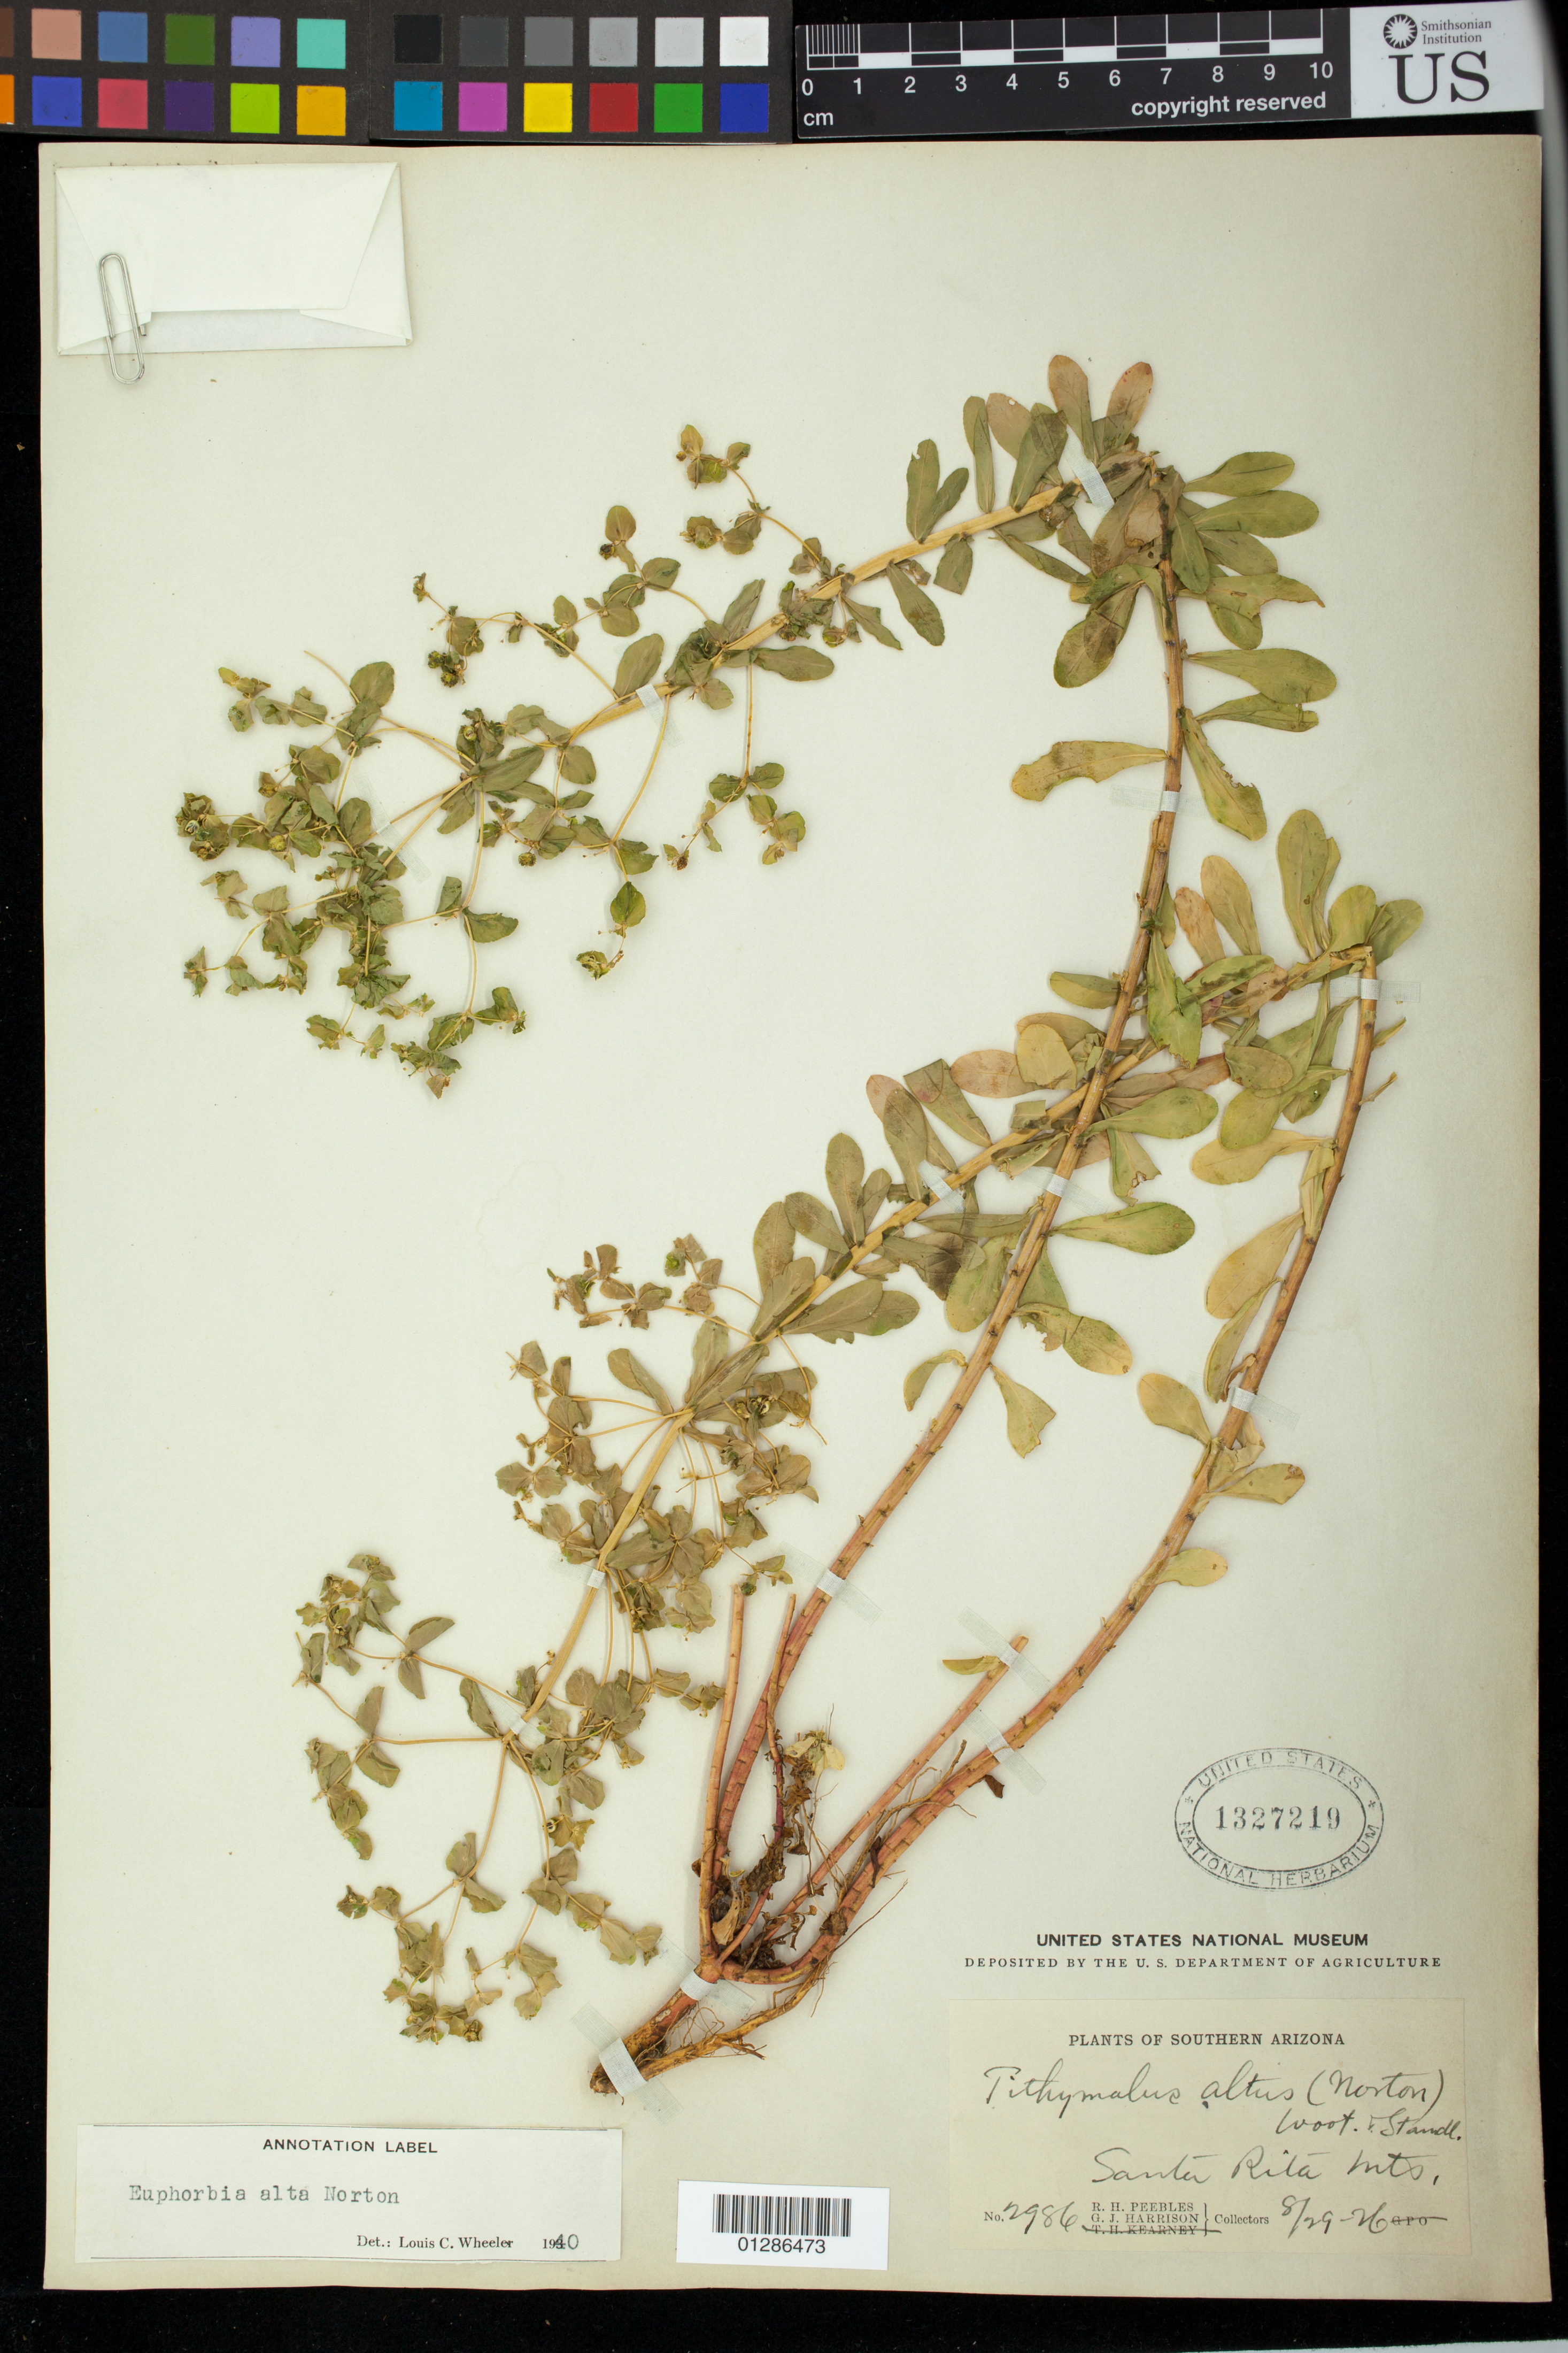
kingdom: Plantae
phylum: Tracheophyta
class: Magnoliopsida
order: Malpighiales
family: Euphorbiaceae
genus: Euphorbia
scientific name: Euphorbia alta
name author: Norton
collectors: R. H. Peebles & G. J. Harrison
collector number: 2986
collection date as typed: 29 Aug 1926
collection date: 1926-08-29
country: United States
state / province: Arizona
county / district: Santa Cruz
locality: Santa Rita Mts.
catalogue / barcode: US 1327219